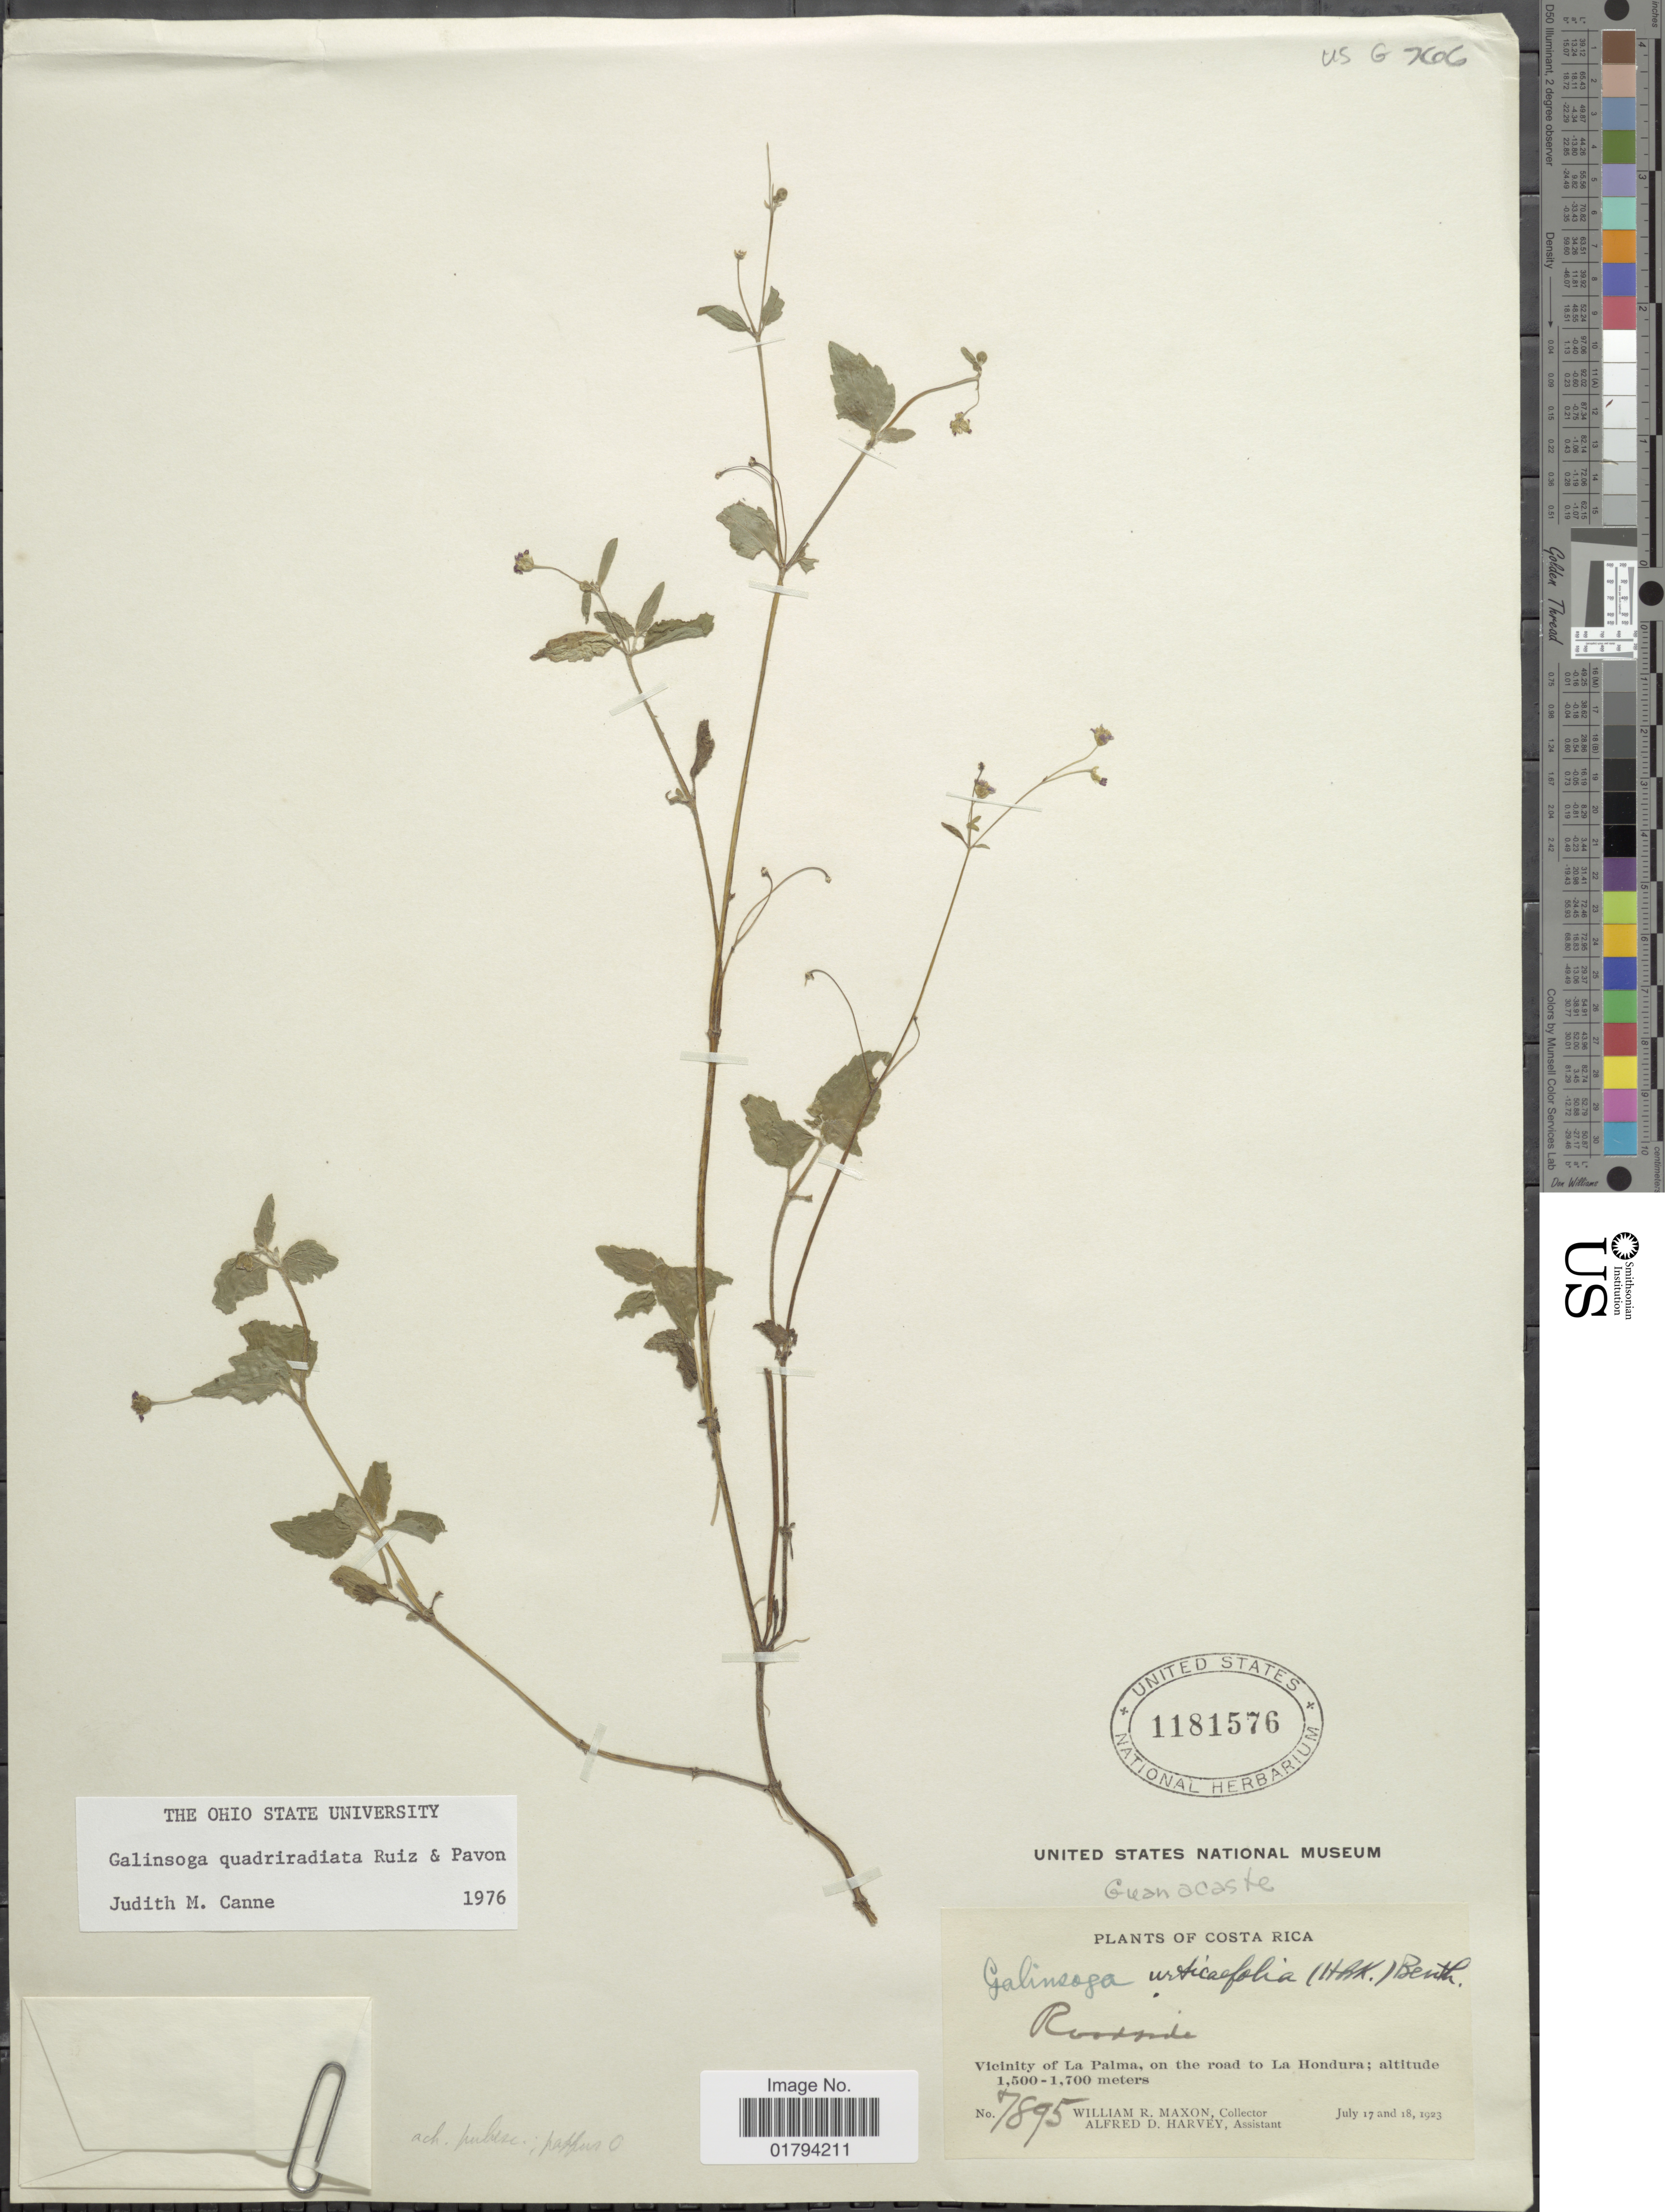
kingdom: Plantae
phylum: Tracheophyta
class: Magnoliopsida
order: Asterales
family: Asteraceae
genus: Galinsoga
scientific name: Galinsoga quadriradiata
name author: Ruiz & Pav.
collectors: W. R. Maxon & A. D. Harvey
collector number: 7895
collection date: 1923-07-17/1923-07-18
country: Costa Rica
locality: Roadside, vicinity of La Palma, on the road to La Hondura.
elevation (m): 1500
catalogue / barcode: US 1181576